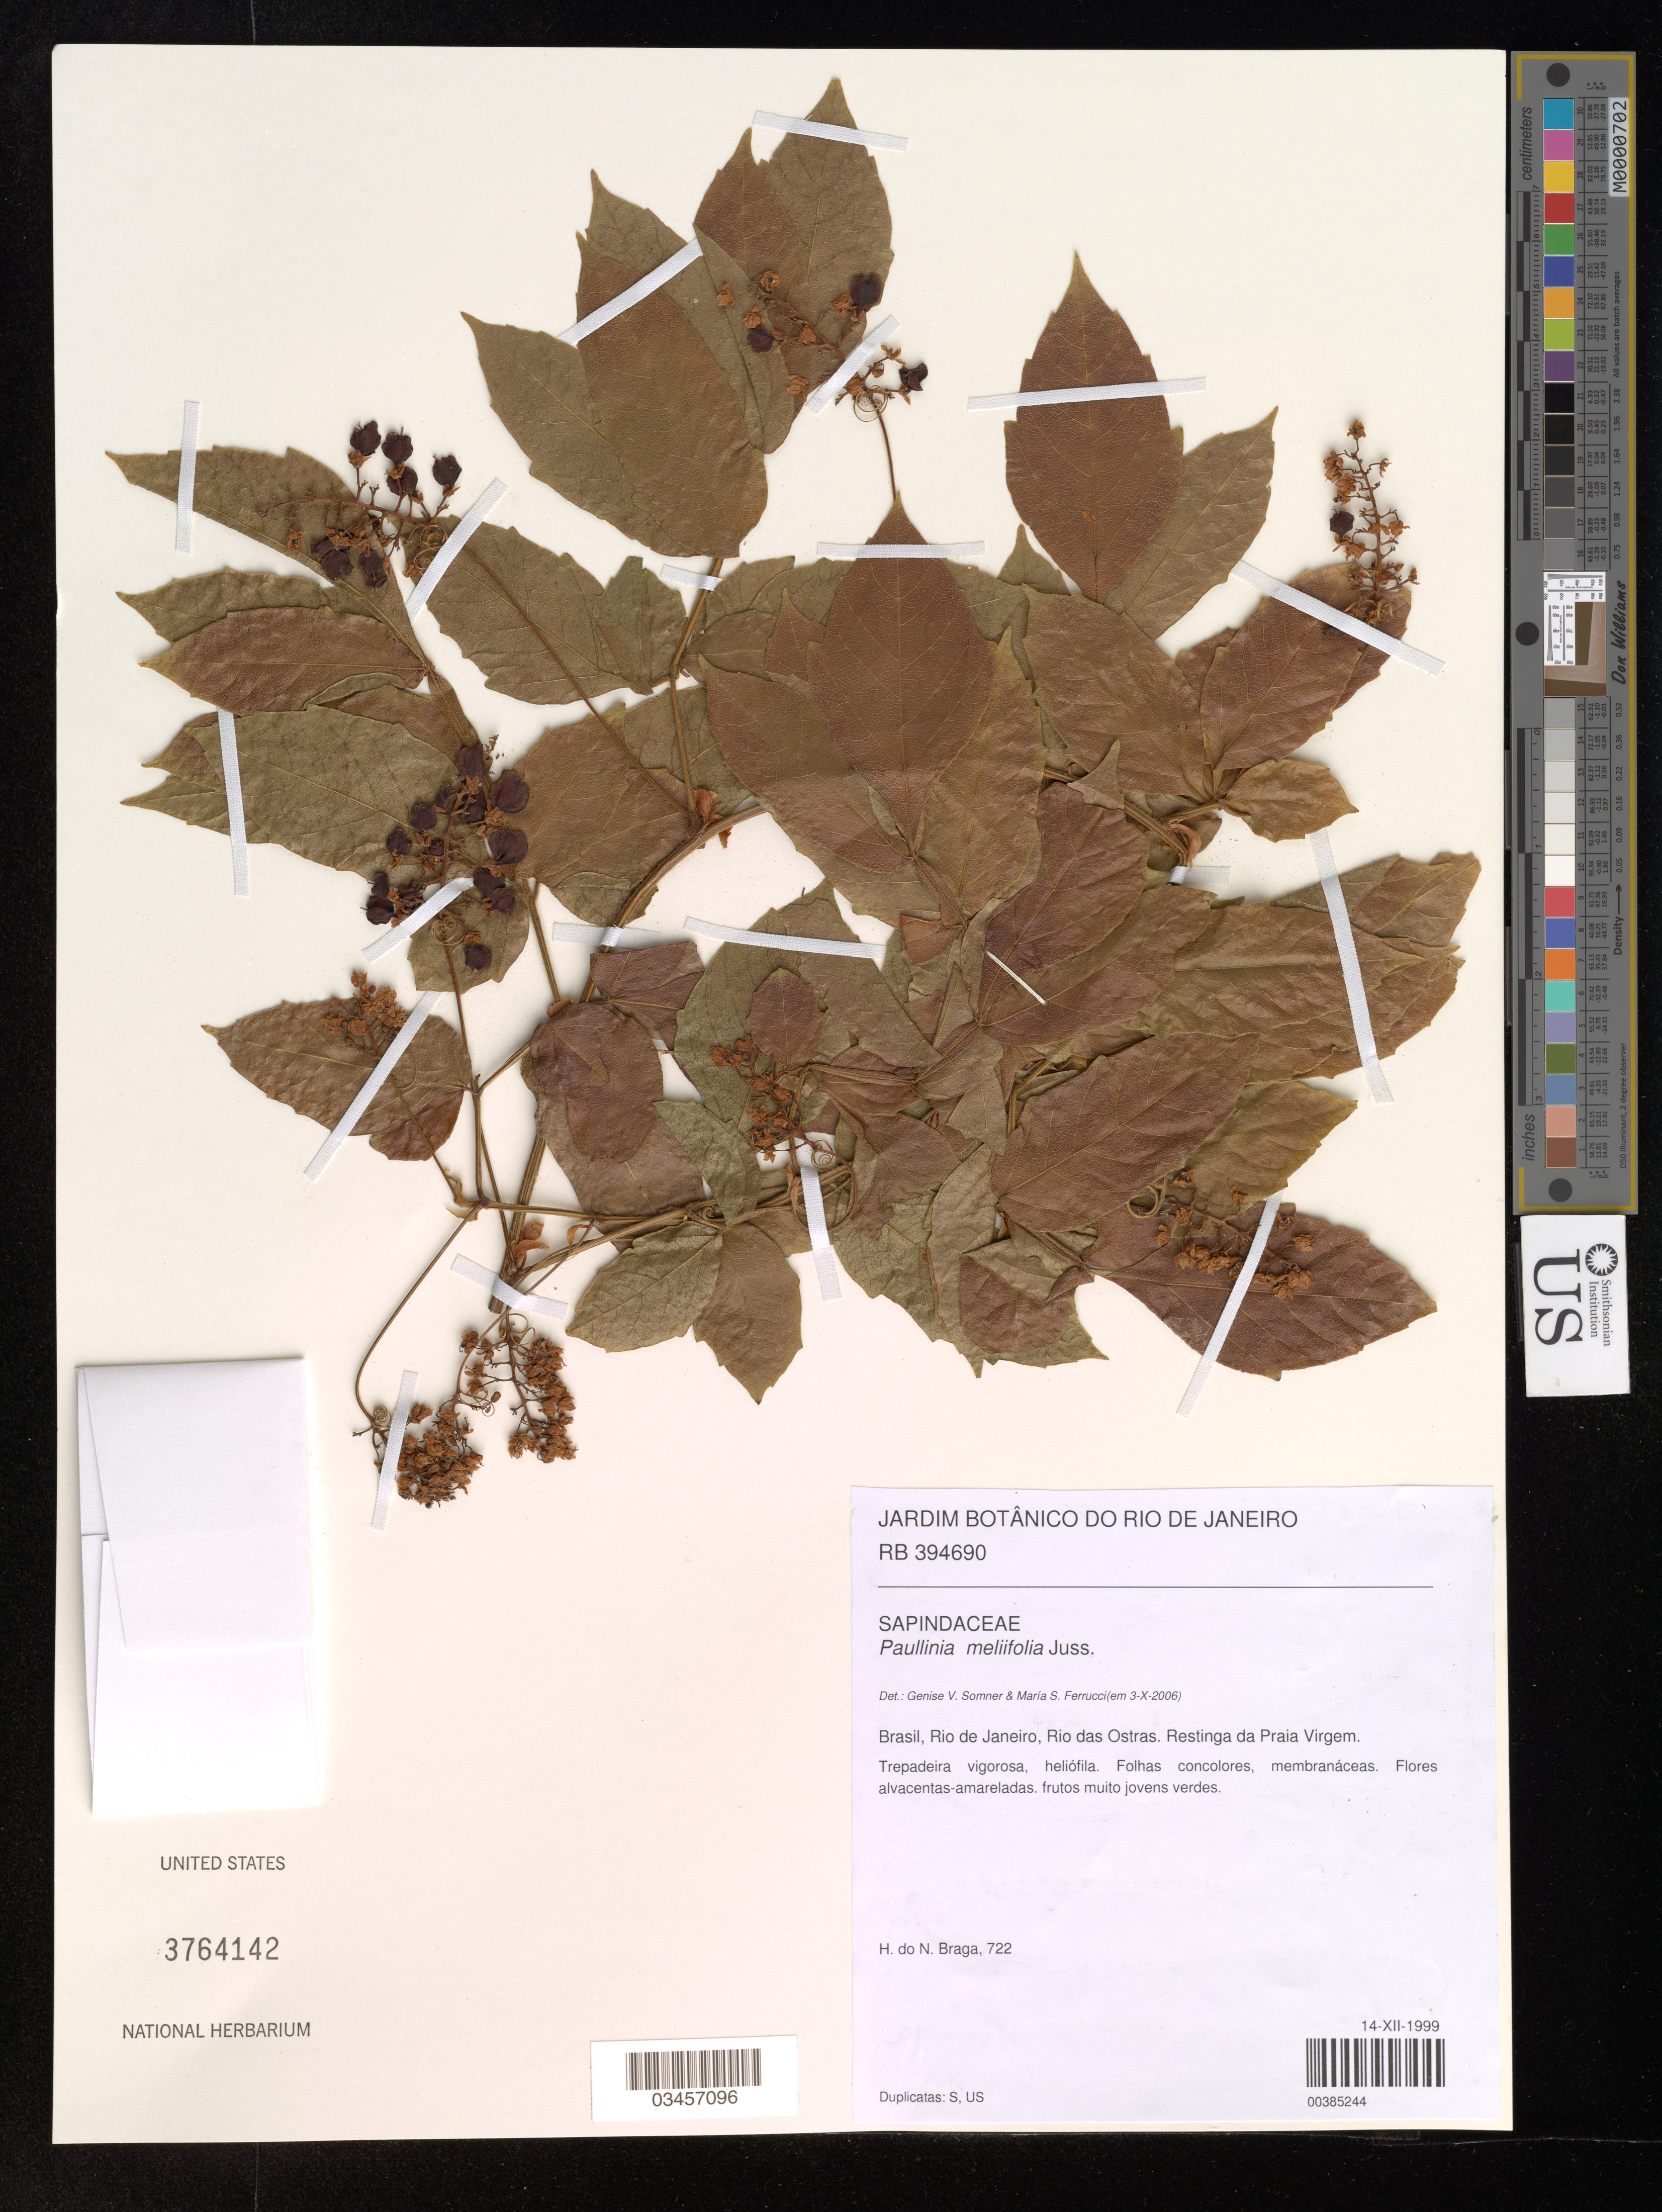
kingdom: Plantae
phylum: Tracheophyta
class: Magnoliopsida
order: Sapindales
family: Sapindaceae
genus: Paullinia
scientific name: Paullinia meliifolia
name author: Juss.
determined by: Somner, G. V.; Ferrucci, M. S.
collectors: H. Braga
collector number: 722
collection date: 1999-12-14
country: Brazil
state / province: Rio de Janeiro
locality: Rio das Ostras. Restinga da Praia Virgem.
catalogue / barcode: US 3764142